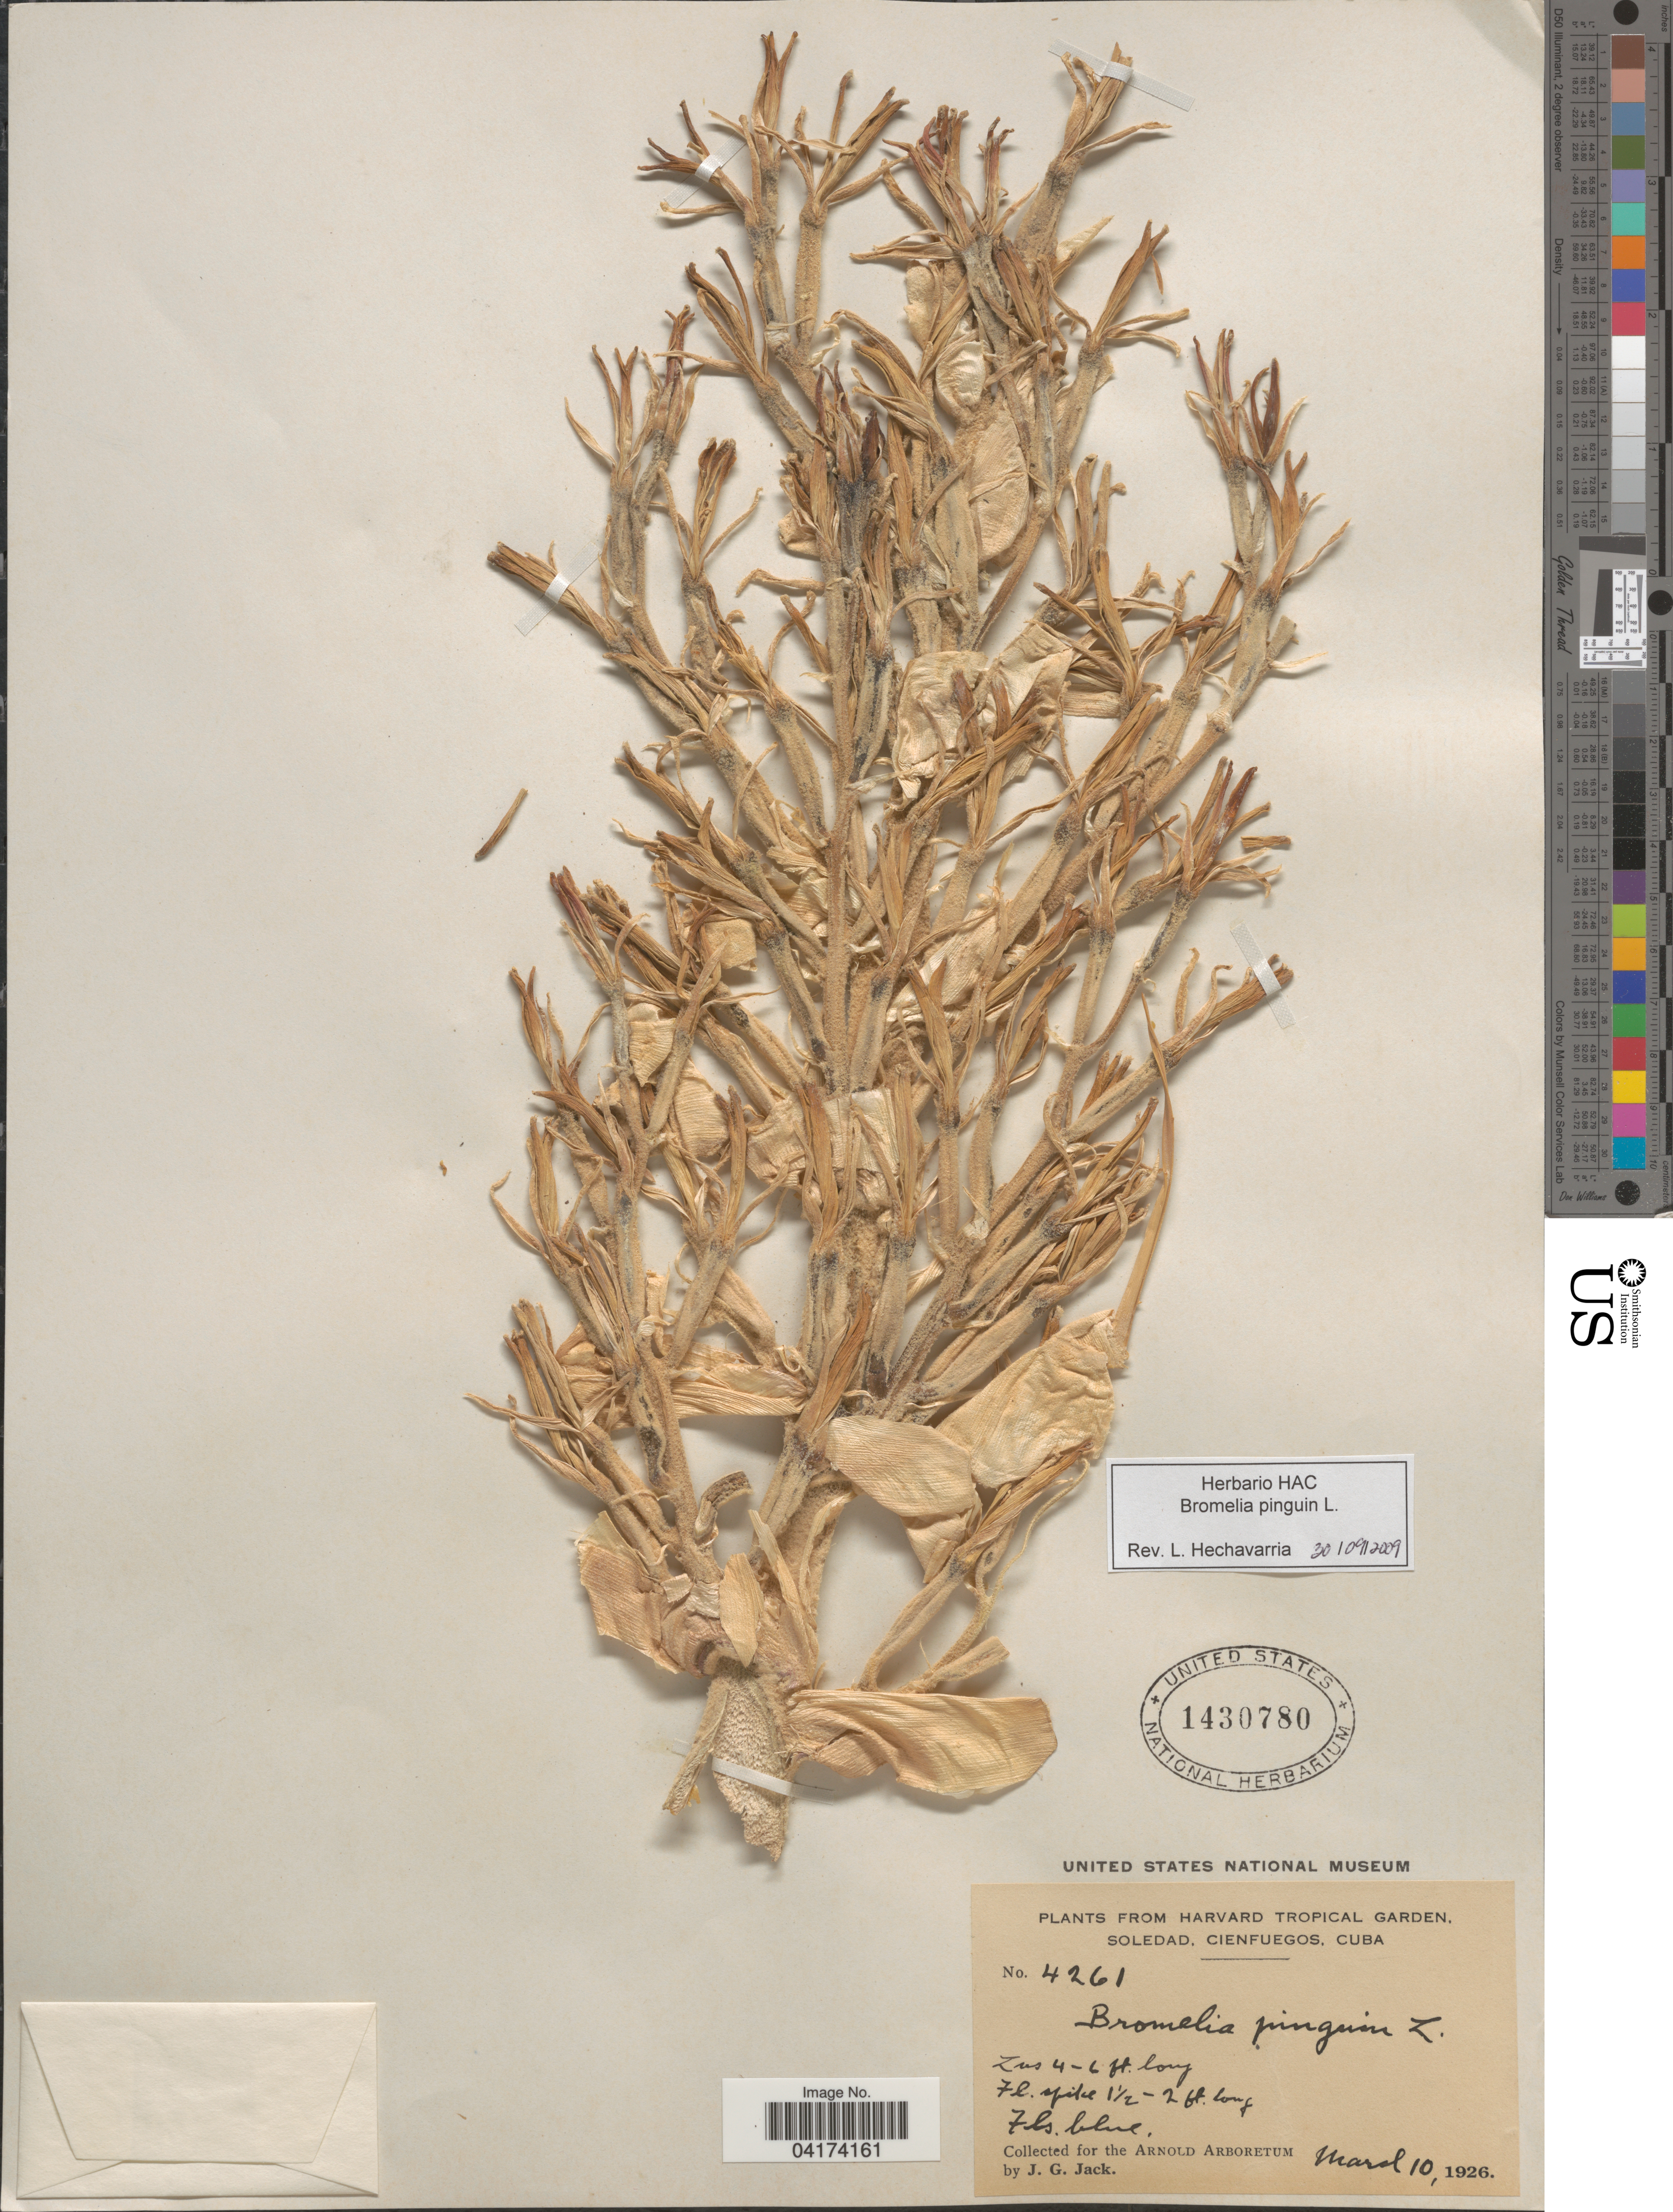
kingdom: Plantae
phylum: Tracheophyta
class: Liliopsida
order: Poales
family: Bromeliaceae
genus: Bromelia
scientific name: Bromelia pinguin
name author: L.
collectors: J. G. Jack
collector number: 4261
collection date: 1926-03-10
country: Cuba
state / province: Cienfuegos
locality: Soledad, Cienfuegos.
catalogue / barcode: US 1430780